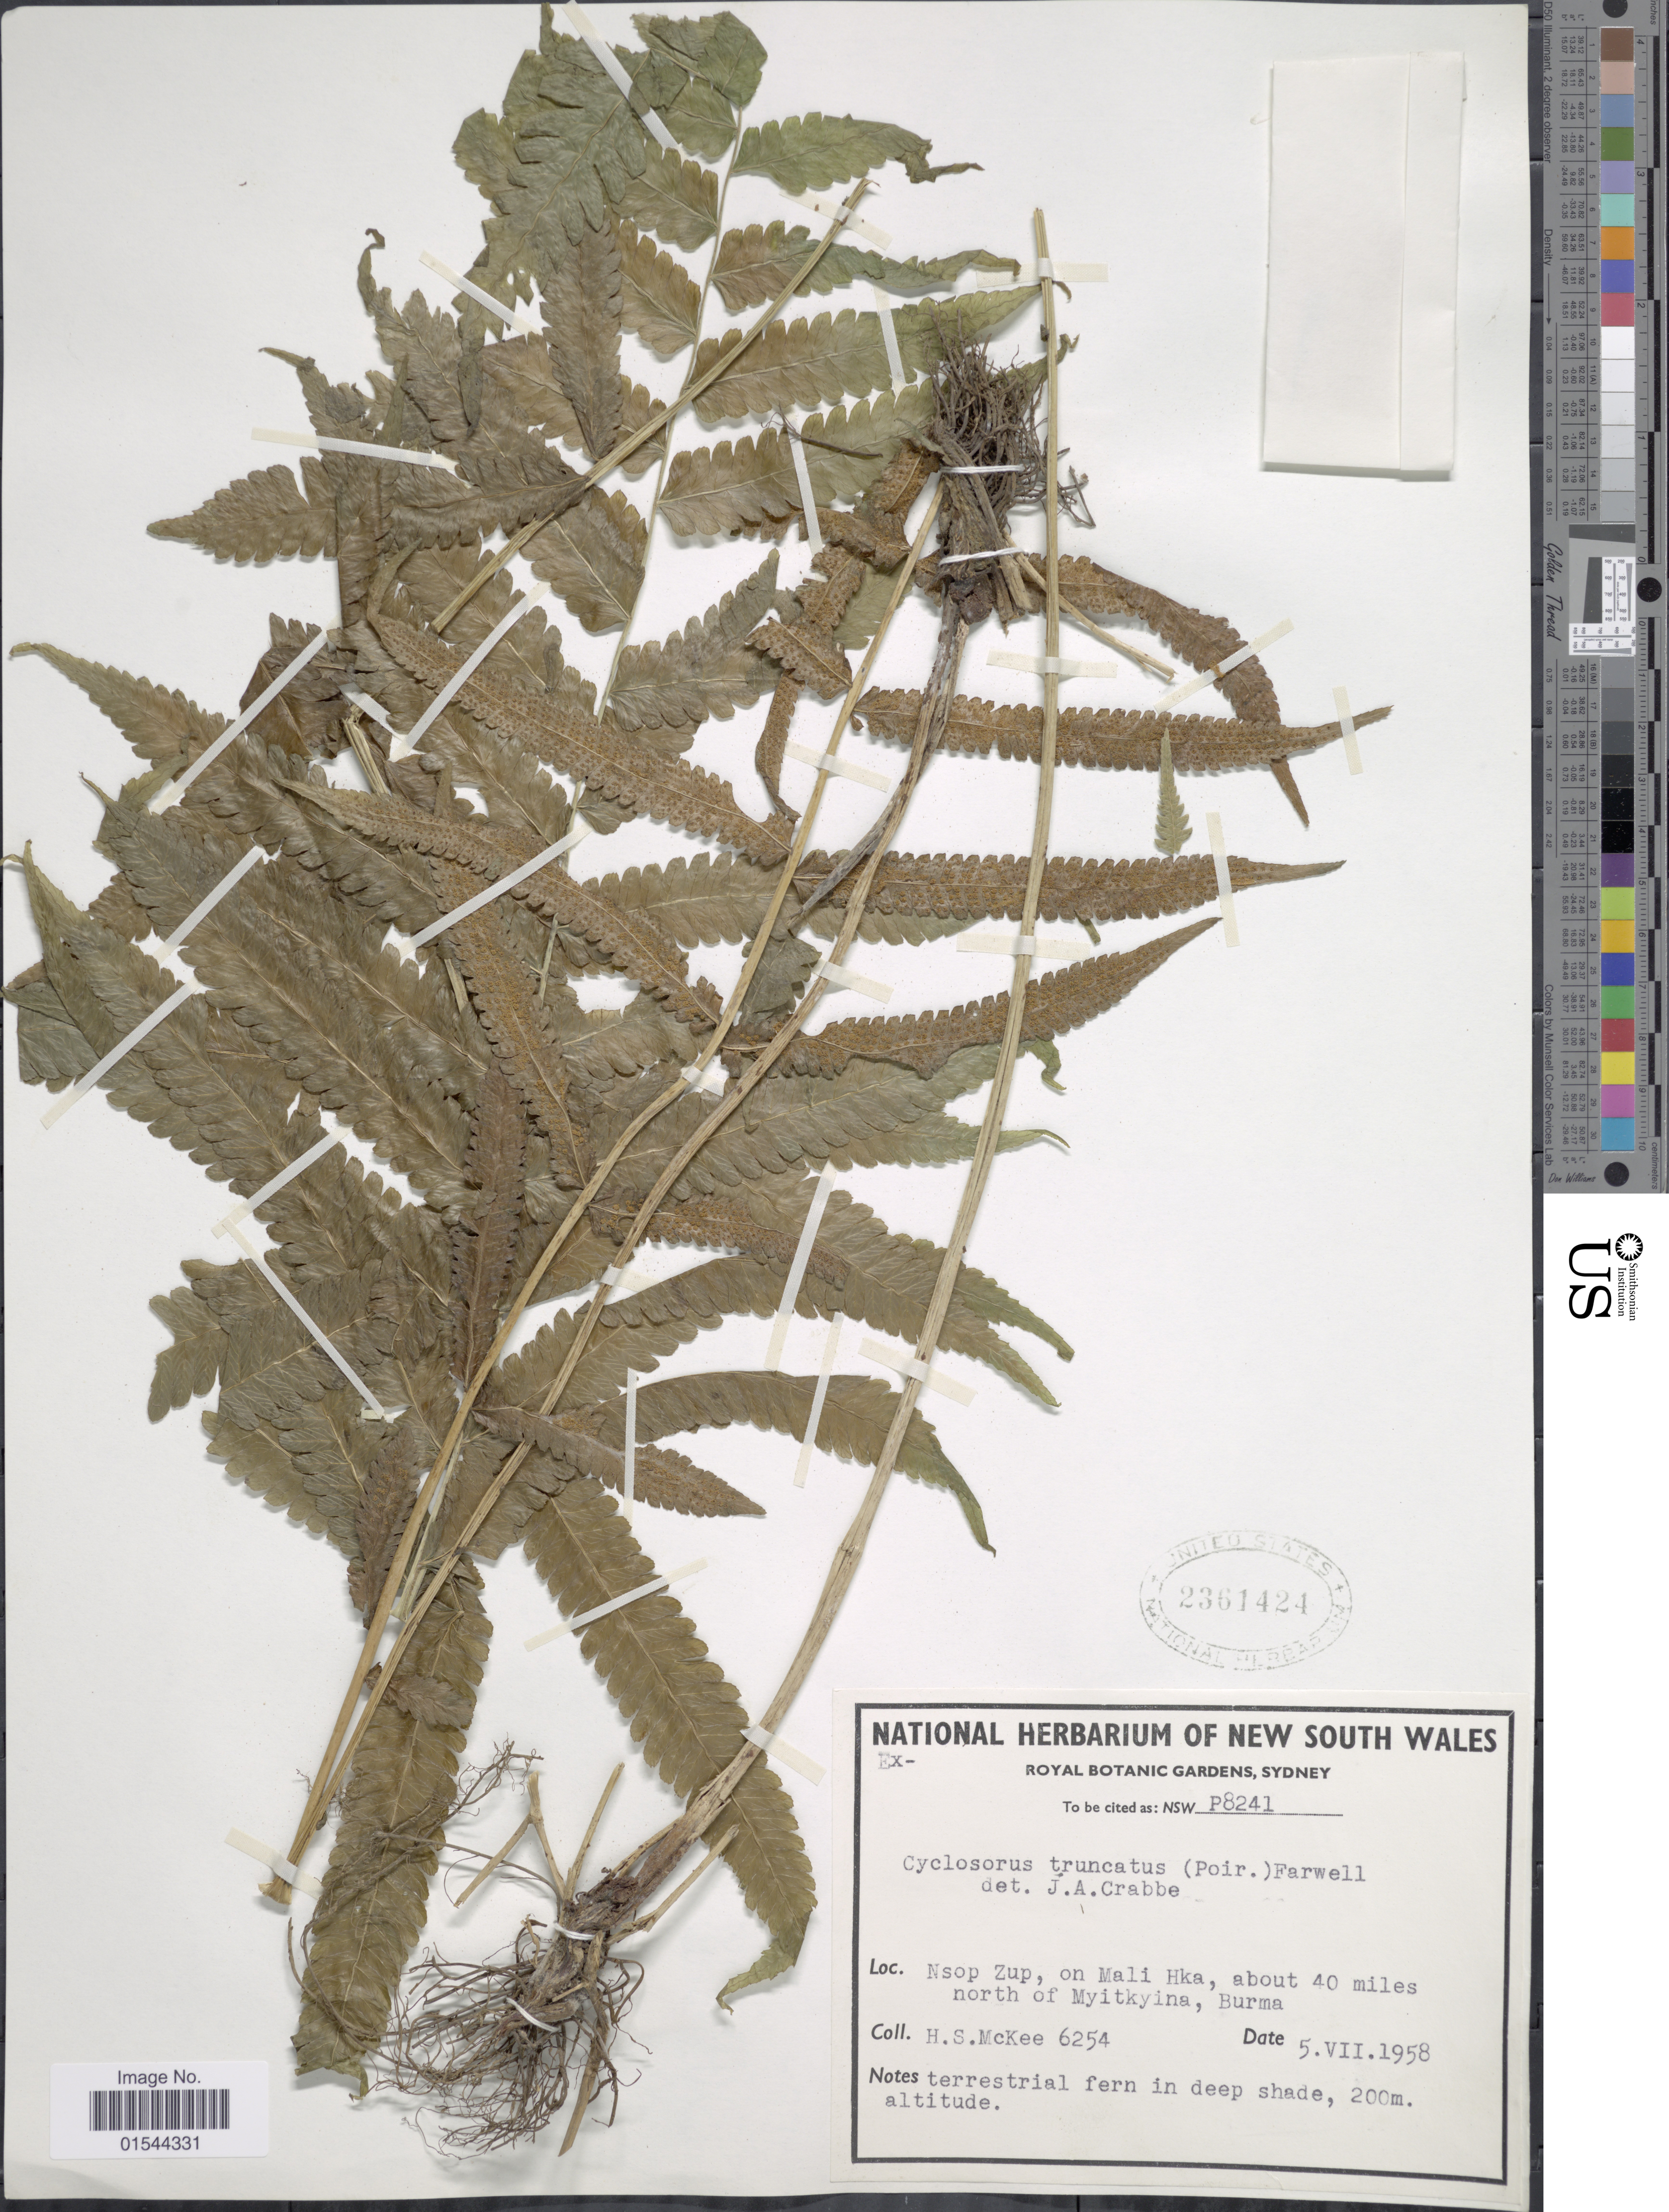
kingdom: Plantae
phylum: Tracheophyta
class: Polypodiopsida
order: Polypodiales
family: Thelypteridaceae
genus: Pneumatopteris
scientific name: Pneumatopteris truncata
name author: (Poir.) Holttum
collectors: H. S. McKee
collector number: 6254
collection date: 1958-07-05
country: Myanmar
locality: Nsop Zup, on Mali Hka, about 40 miles north of Myitkyina, Burma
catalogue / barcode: US 2361424